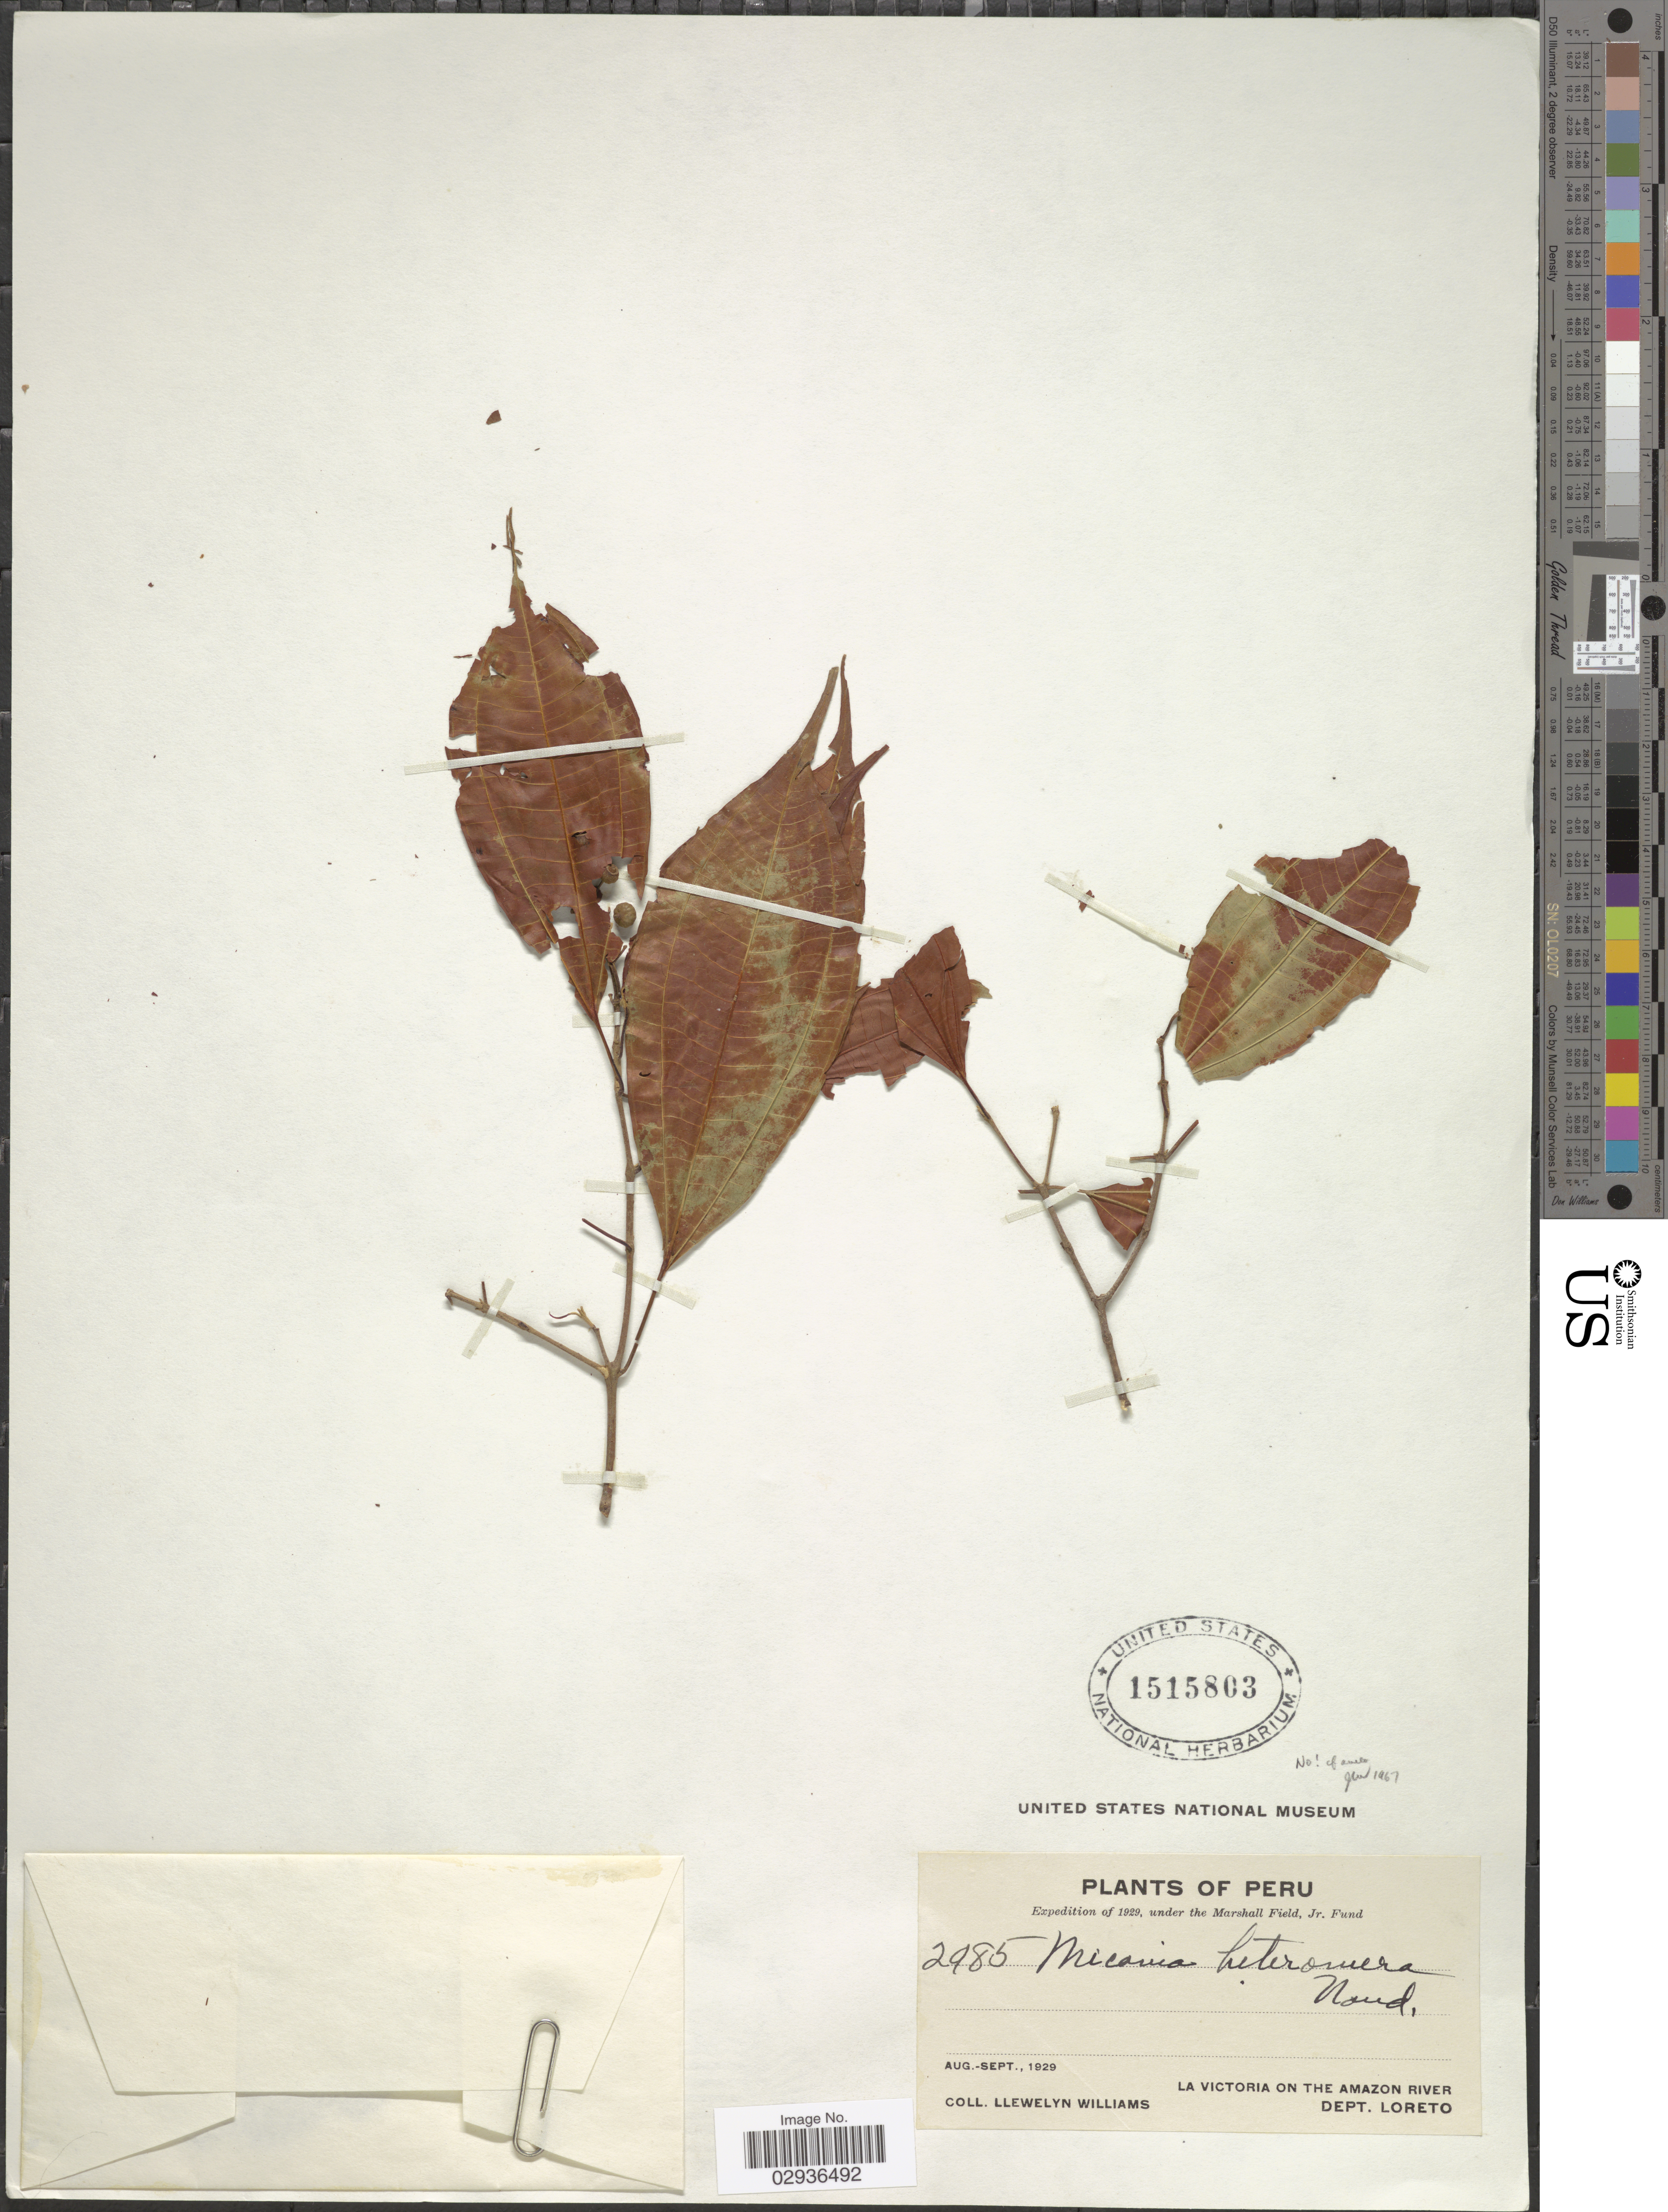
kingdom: Plantae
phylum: Tracheophyta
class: Magnoliopsida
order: Myrtales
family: Melastomataceae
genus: Miconia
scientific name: Miconia aurea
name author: (D. Don) Naudin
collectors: Ll. Williams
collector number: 2985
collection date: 1929-08/1929-09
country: Peru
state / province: Loreto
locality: La Victoria on the Amazon River, Dept. Loreto.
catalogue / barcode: US 1515803